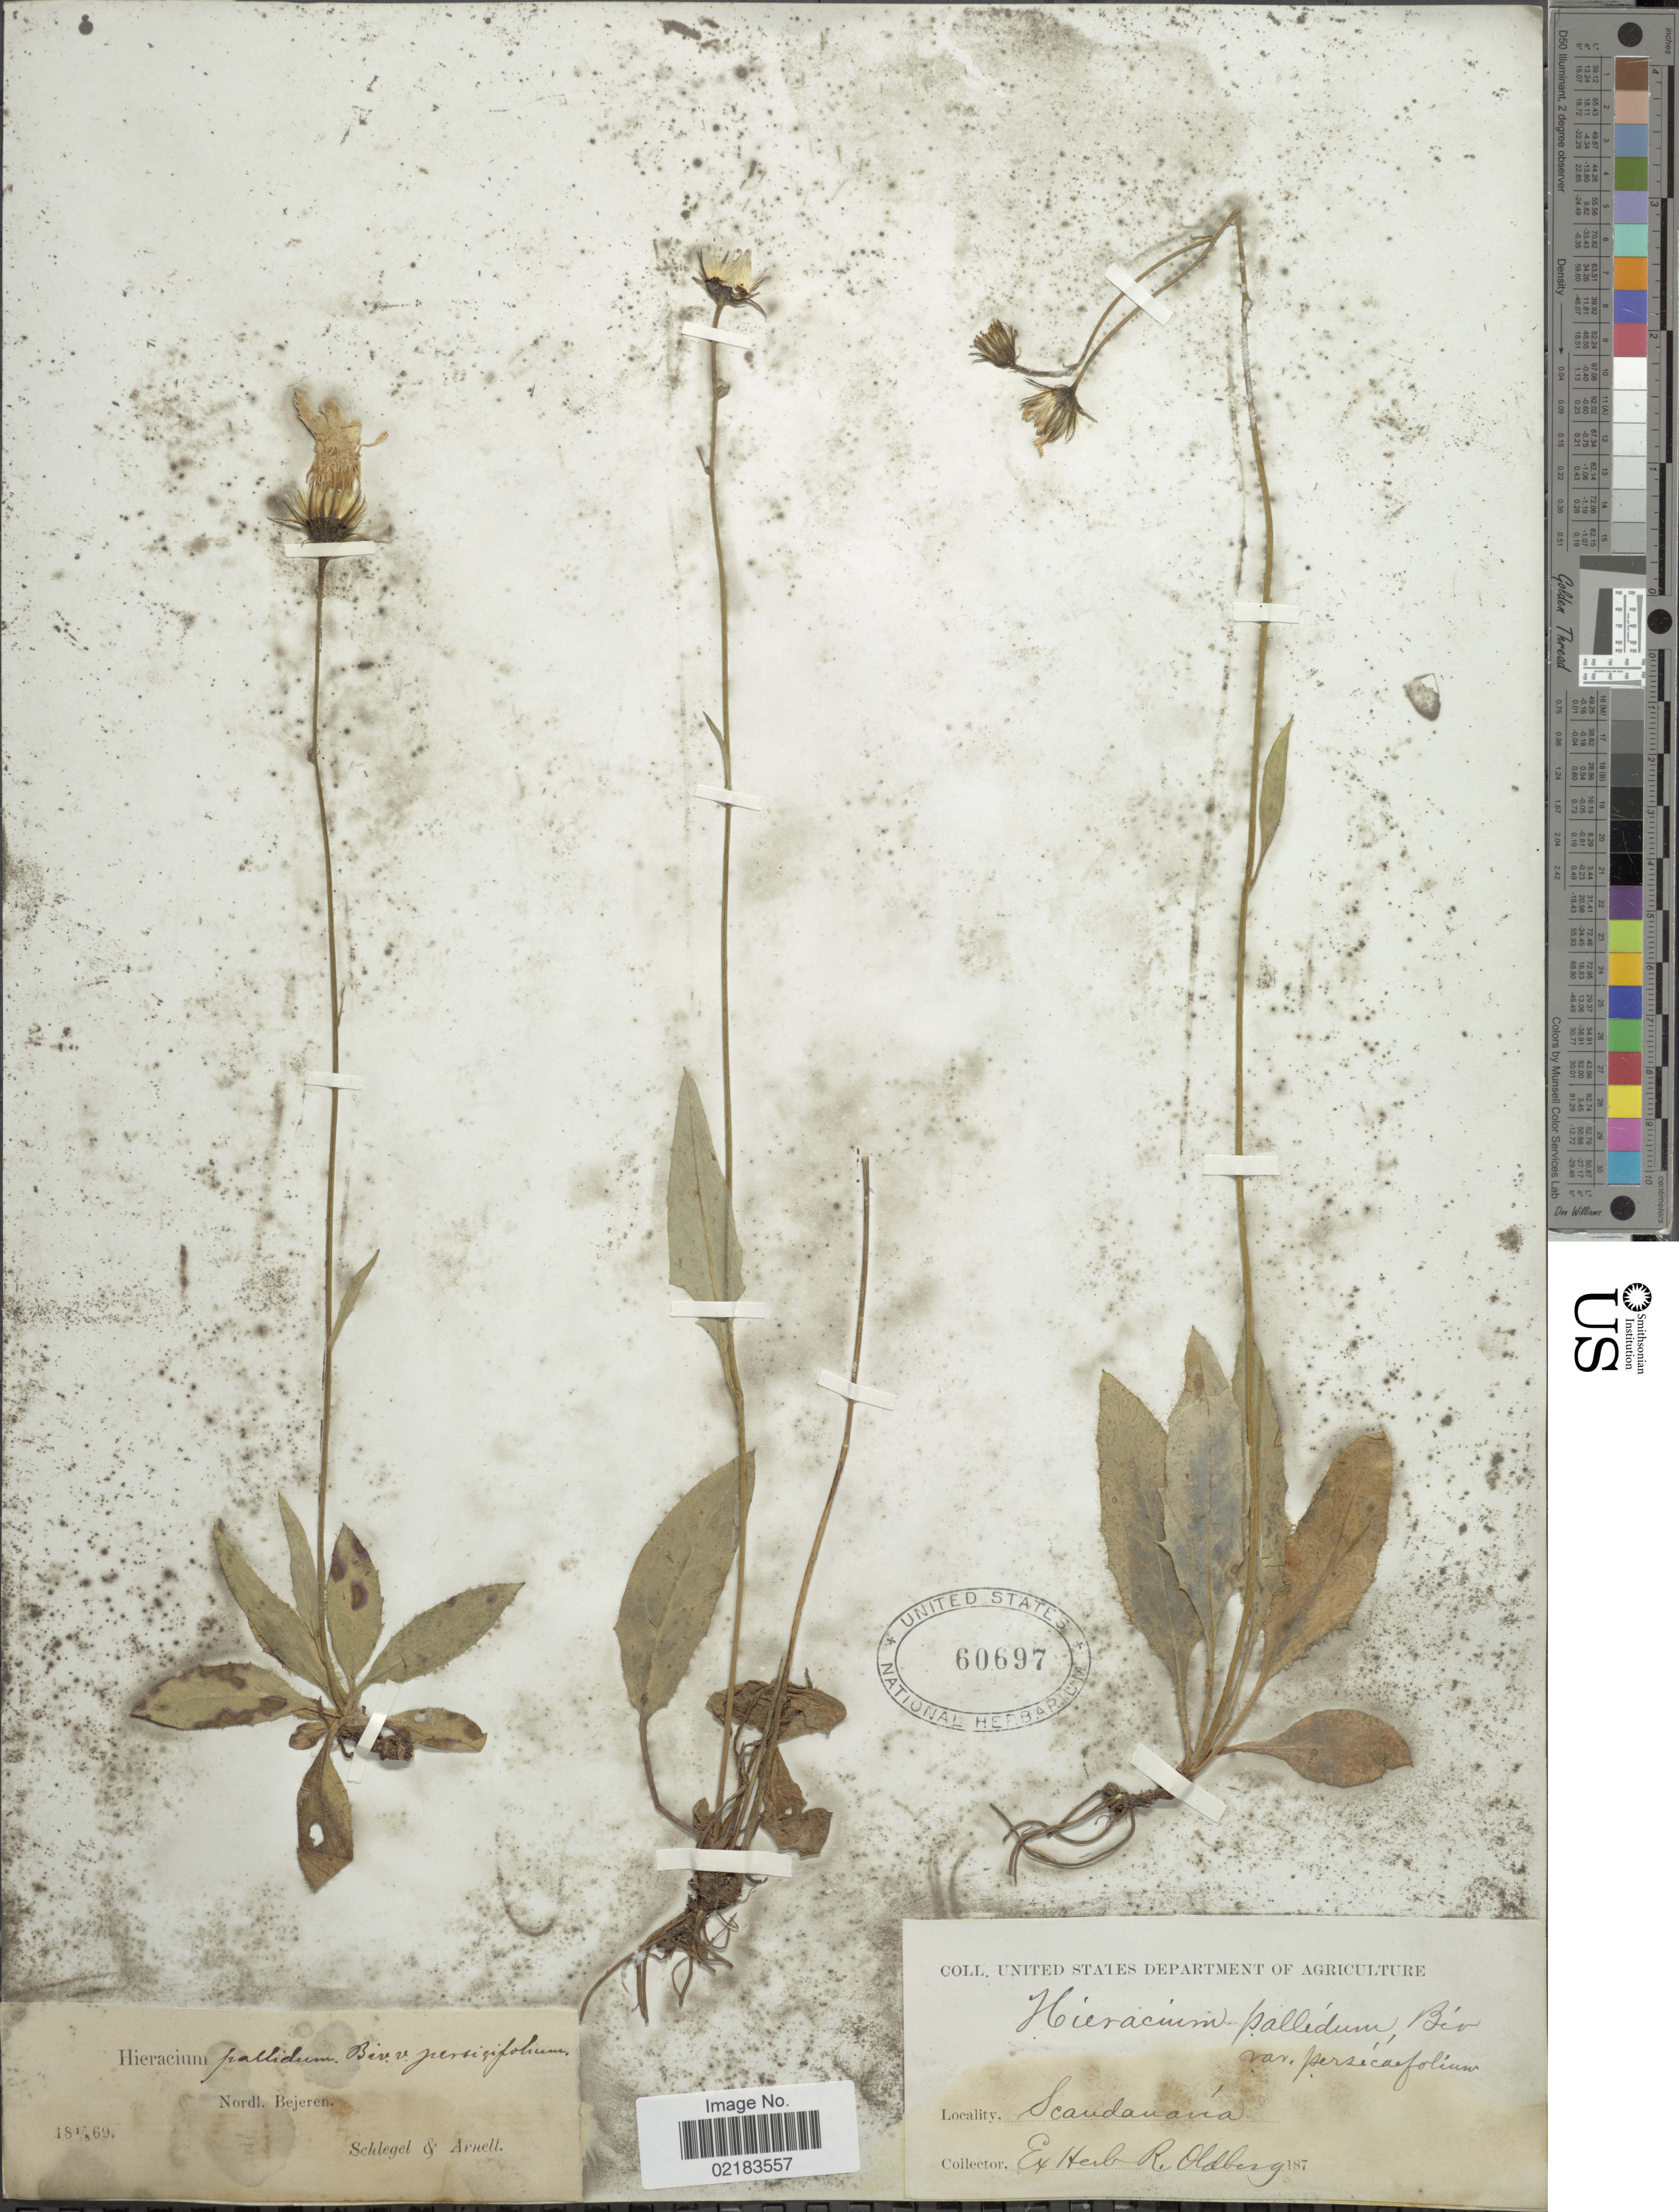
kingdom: Plantae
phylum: Tracheophyta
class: Magnoliopsida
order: Asterales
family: Asteraceae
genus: Hieracium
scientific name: Hieracium schmidtii subsp. pallidum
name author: (Biv.) O. Bolòs & Vigo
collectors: United States Department of Agriculture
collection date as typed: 187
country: Norway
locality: Scandanavía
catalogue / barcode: US 60697